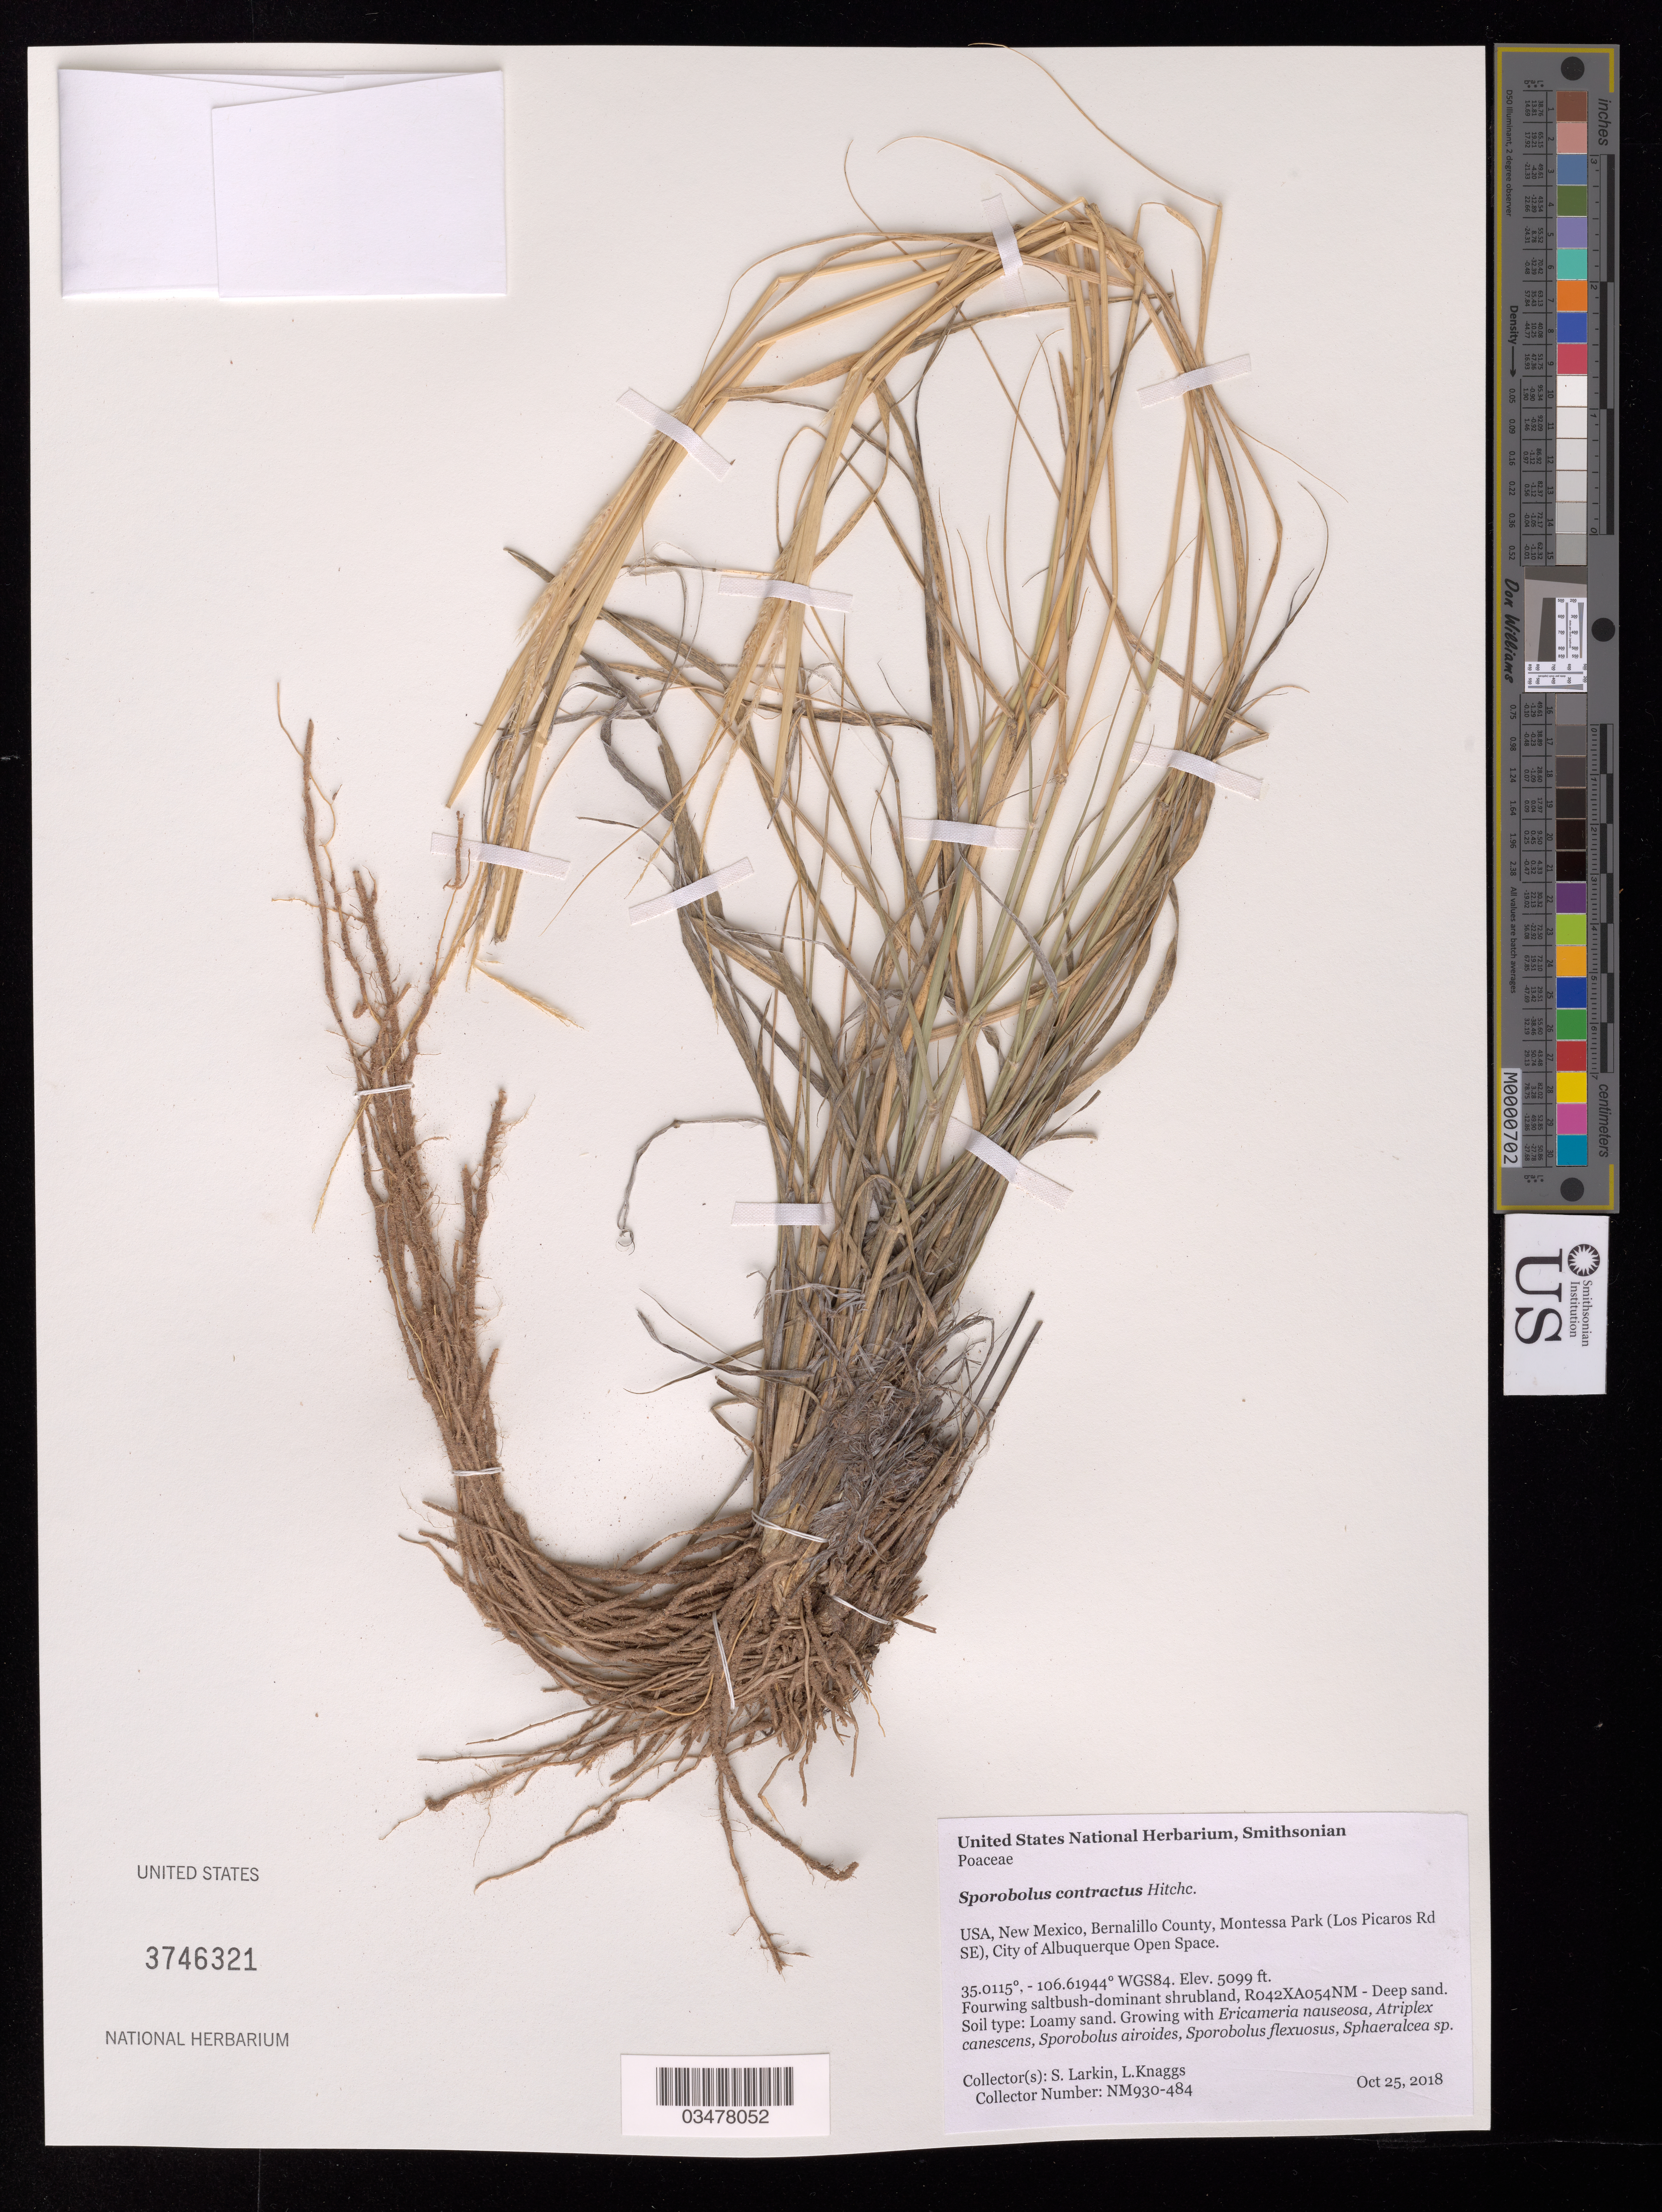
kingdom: Plantae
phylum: Tracheophyta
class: Liliopsida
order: Poales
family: Poaceae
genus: Sporobolus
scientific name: Sporobolus contractus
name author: Hitchc.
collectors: S. Larkin & L. Knaggs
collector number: NM930-484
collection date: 2018-10-25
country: United States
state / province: New Mexico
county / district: Bernalillo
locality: City of Albuquerque Open Space, Montessa Park (Los Picaros Rd SE)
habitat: R042XA054NM - Deep sand. Loamy sand. Fourwing saltbush-dominant shrubland. With Ericameria nauseosa, Atriplex canescens, Sporobolus airoides, etc.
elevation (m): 1554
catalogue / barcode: US 3746321